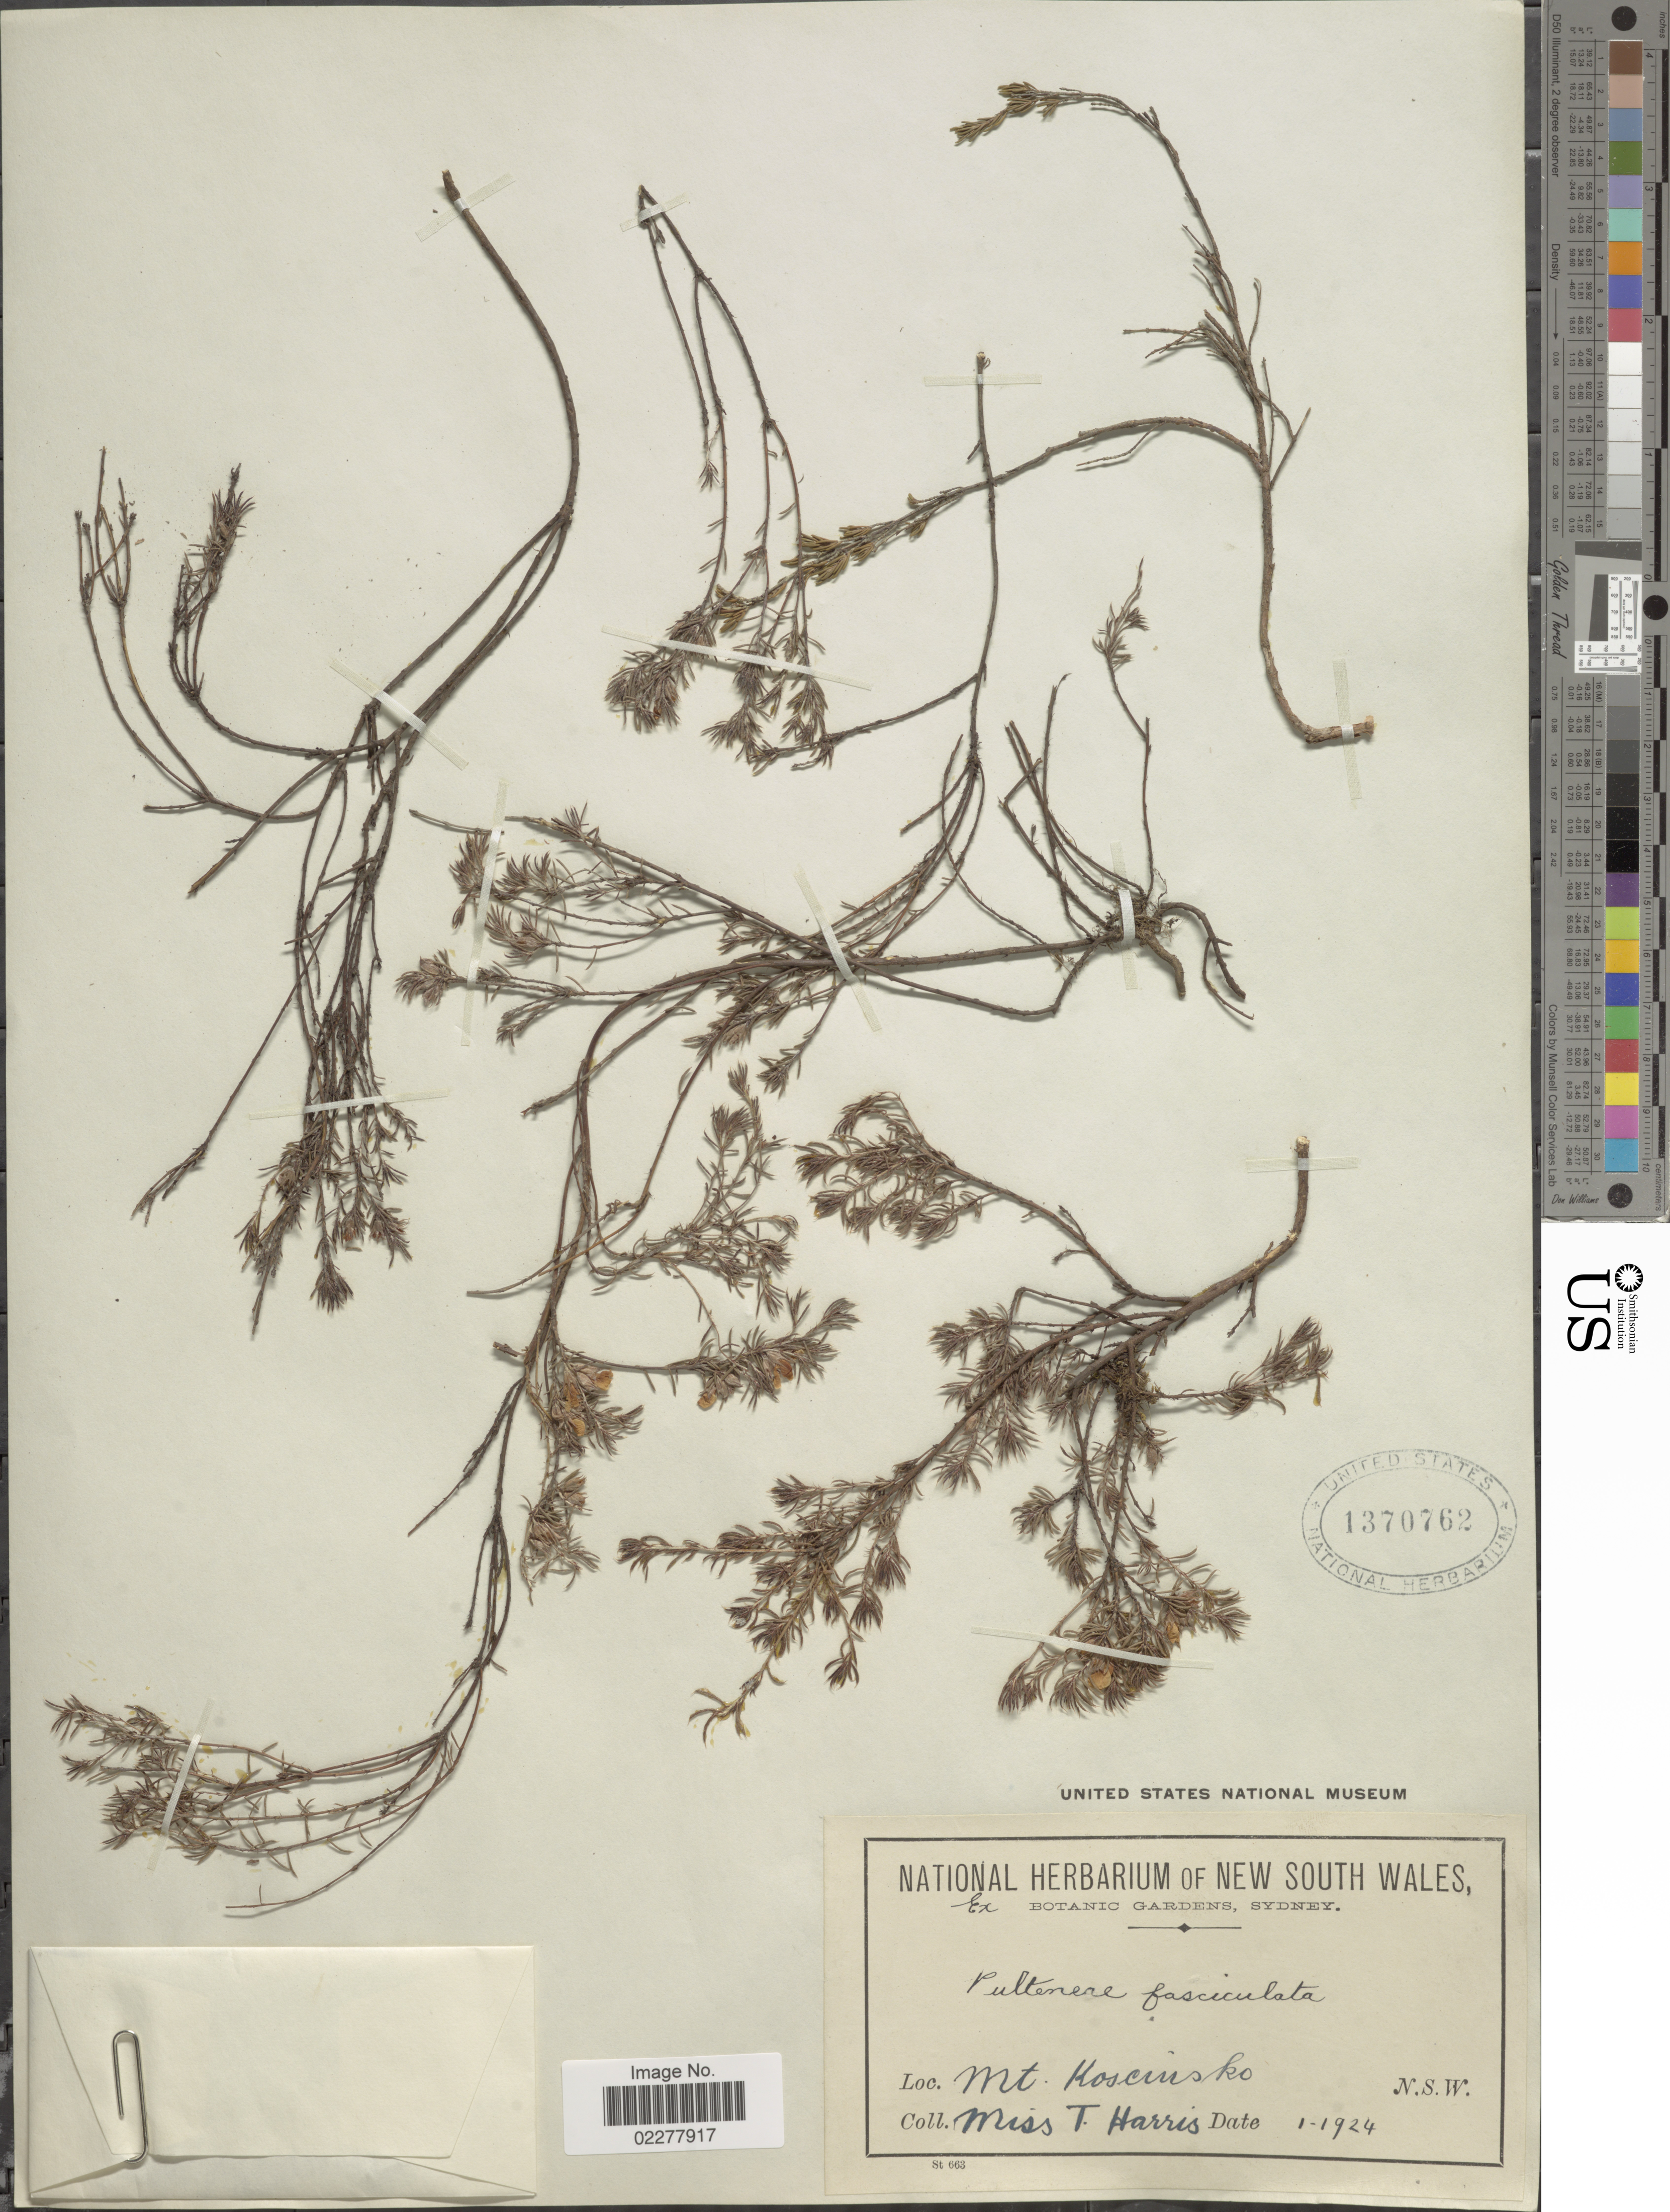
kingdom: Plantae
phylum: Tracheophyta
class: Magnoliopsida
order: Fabales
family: Fabaceae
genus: Pultenaea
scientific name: Pultenaea fasciculata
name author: Benth.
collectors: T. Harris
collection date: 1924-01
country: Australia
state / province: New South Wales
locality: Mt. Kosciusko. N.S.W.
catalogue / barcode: US 1370762